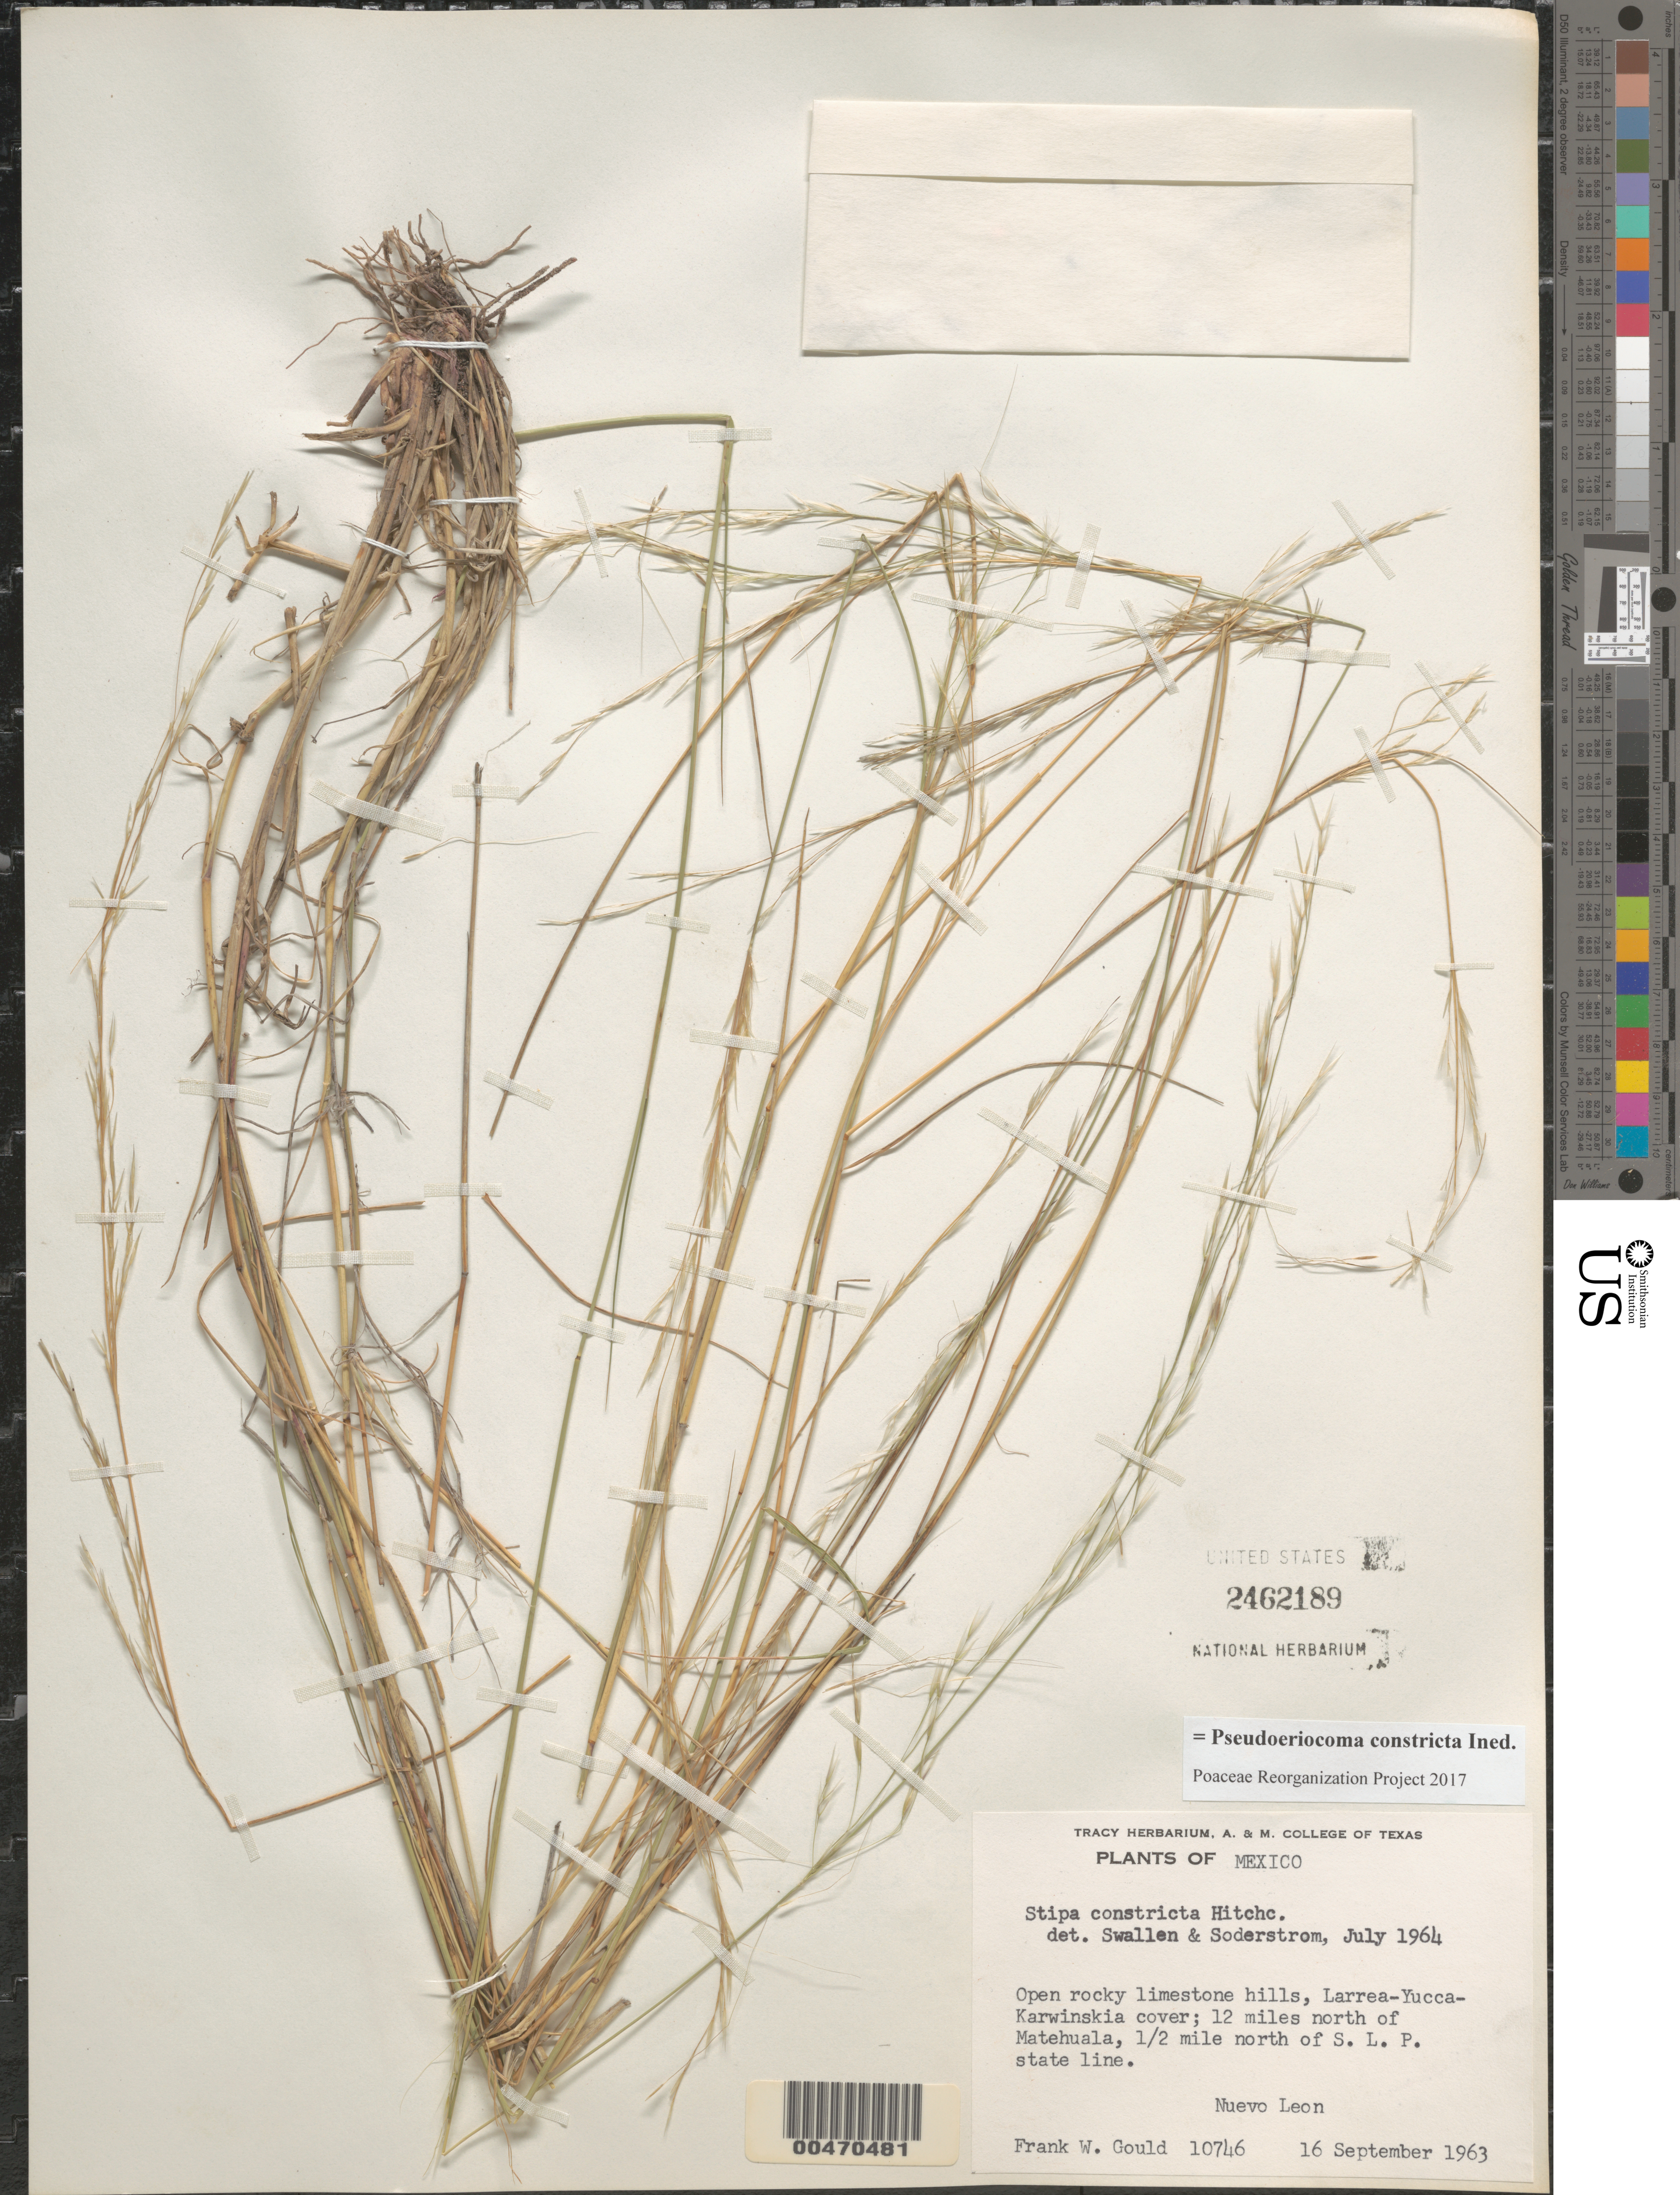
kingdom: Plantae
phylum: Tracheophyta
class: Liliopsida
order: Poales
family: Poaceae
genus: Pseudoeriocoma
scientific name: Pseudoeriocoma constricta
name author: (Kunth) Romasch.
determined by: Poaceae Reorganization Project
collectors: F. W. Gould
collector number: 10746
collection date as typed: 16 Sep 1963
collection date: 1963-09-16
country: Mexico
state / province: Nuevo Leon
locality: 12 mi N of Matehuala, 0.5 mi N of San Luis Potosi state line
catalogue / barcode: US 2462189